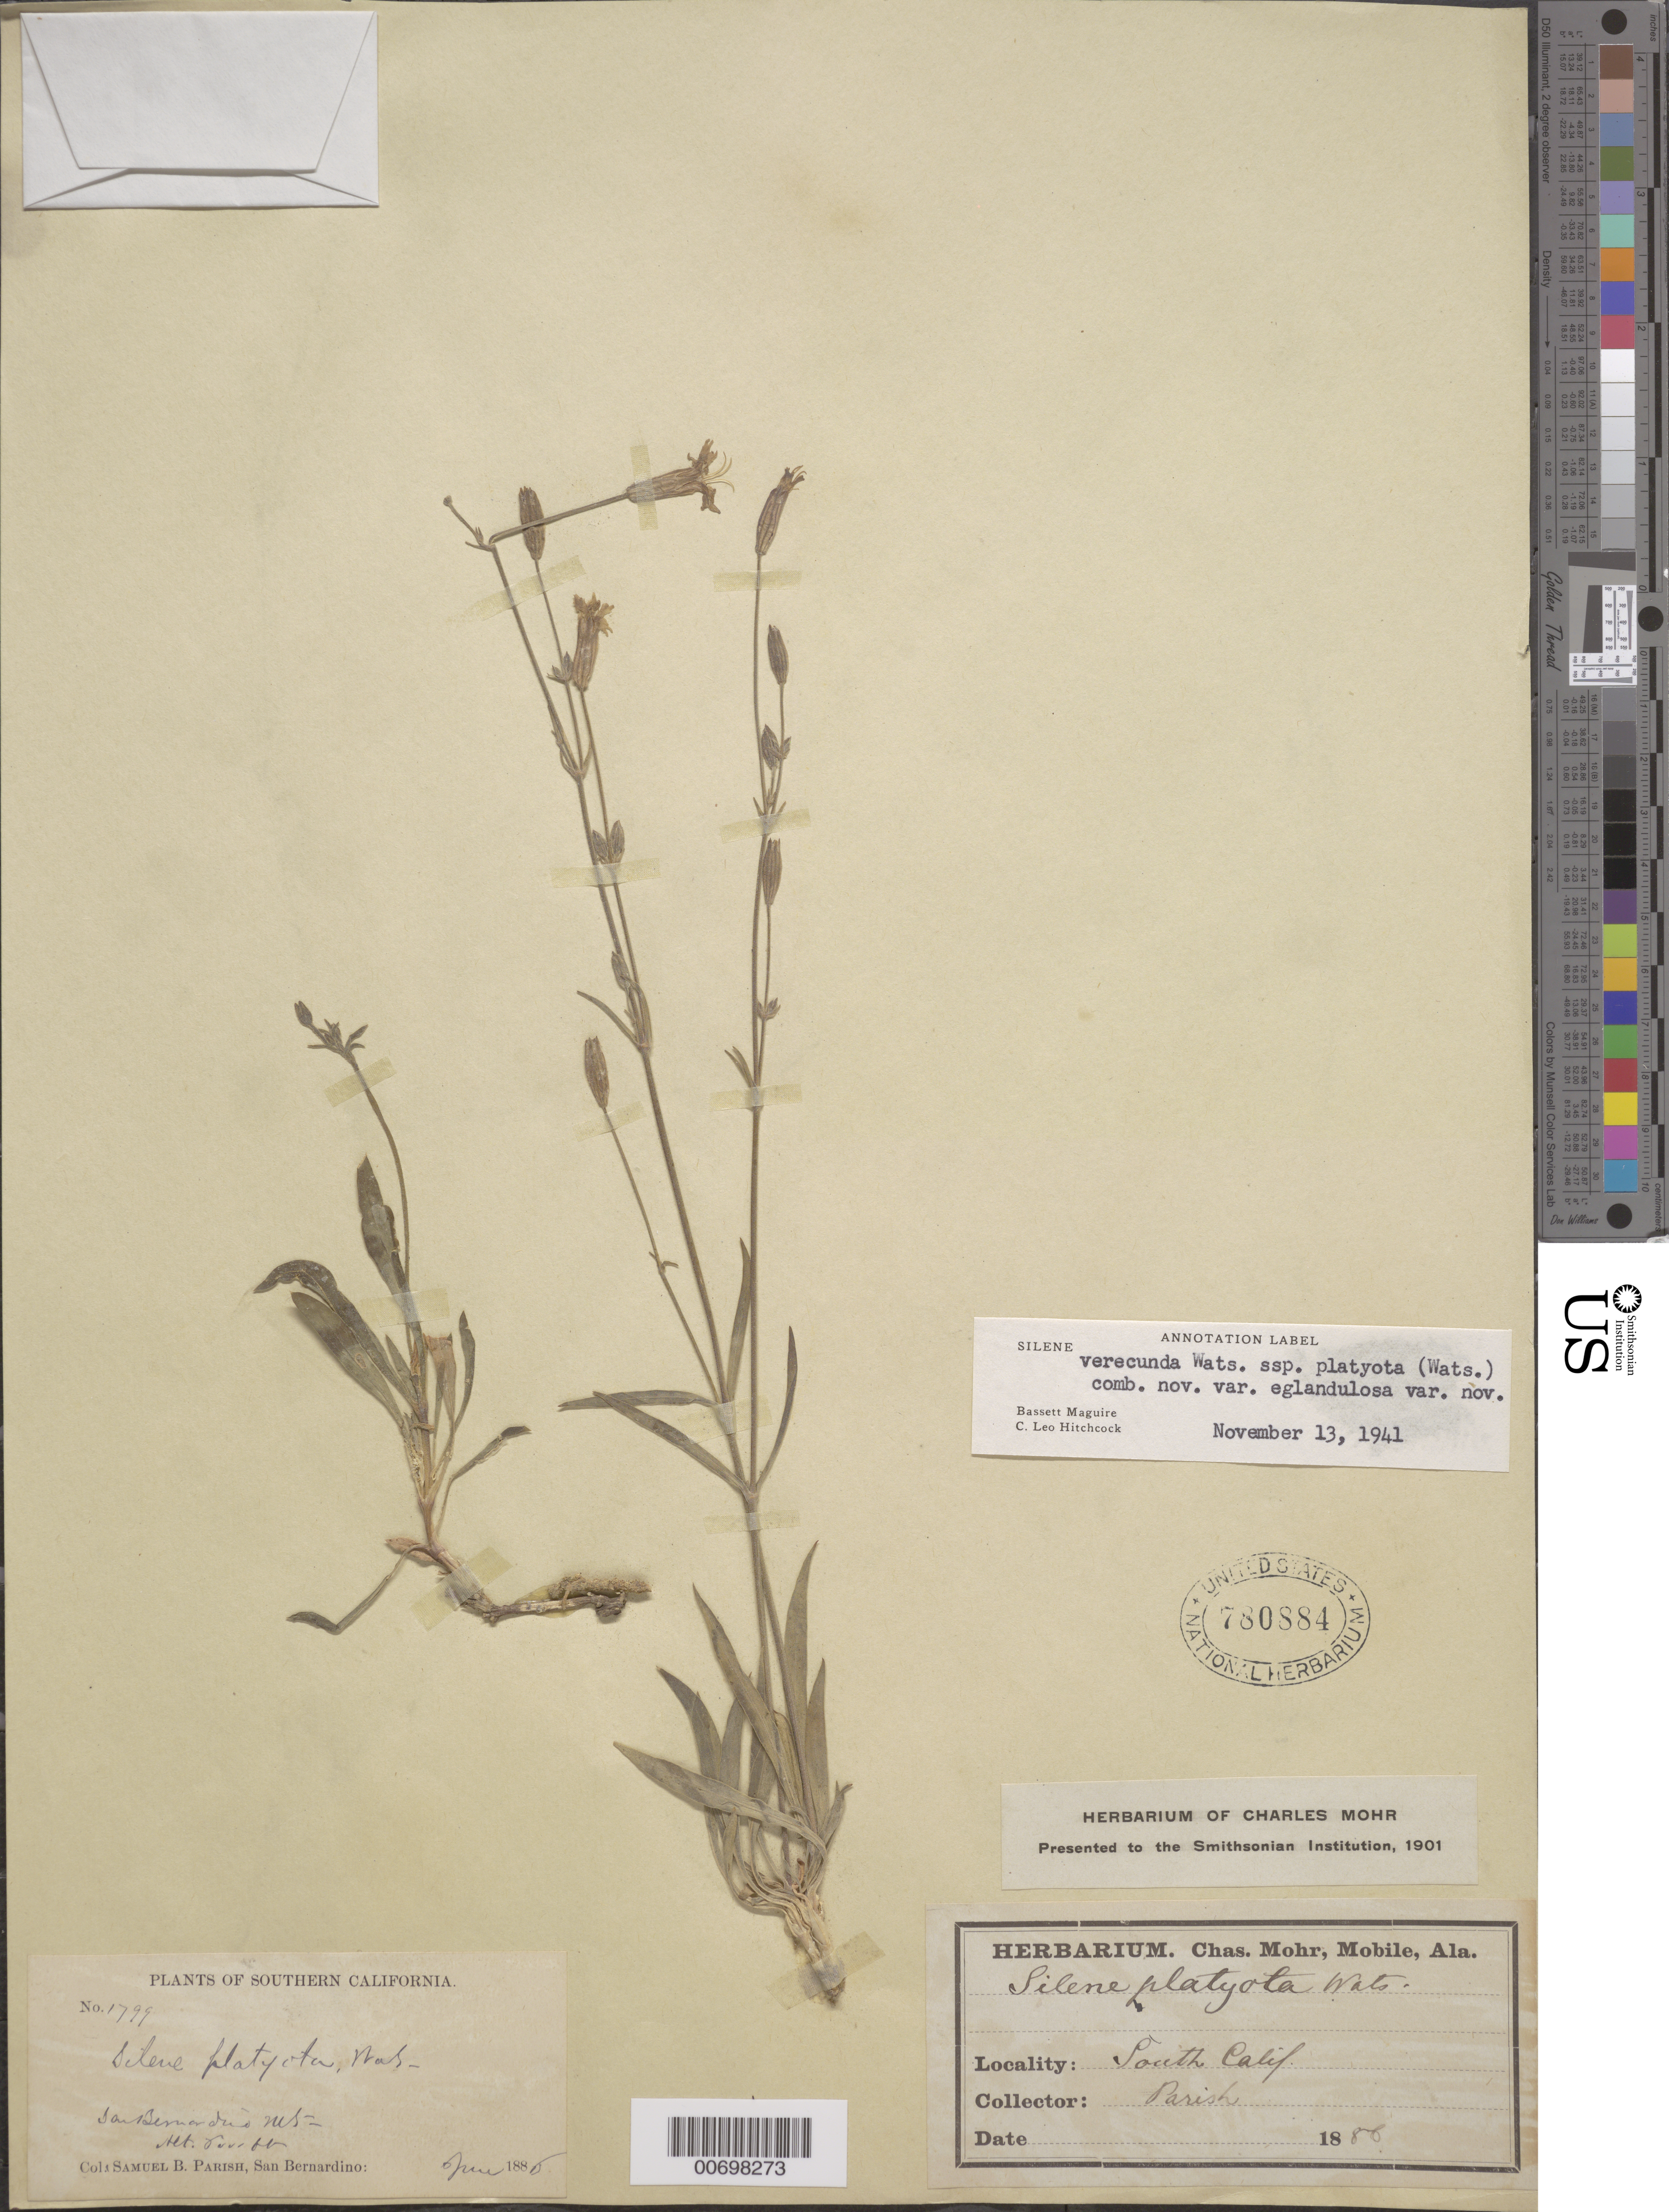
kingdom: Plantae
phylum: Tracheophyta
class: Magnoliopsida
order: Caryophyllales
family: Caryophyllaceae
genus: Silene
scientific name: Silene verecunda var. eglandulosa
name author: C.L. Hitchc. & Maguire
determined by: Maguire, B.; Hitchcock, C. L.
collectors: S. B. Parish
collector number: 1799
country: United States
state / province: California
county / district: San Bernardino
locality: San Bernardino Mts.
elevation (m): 1829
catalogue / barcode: US 780884